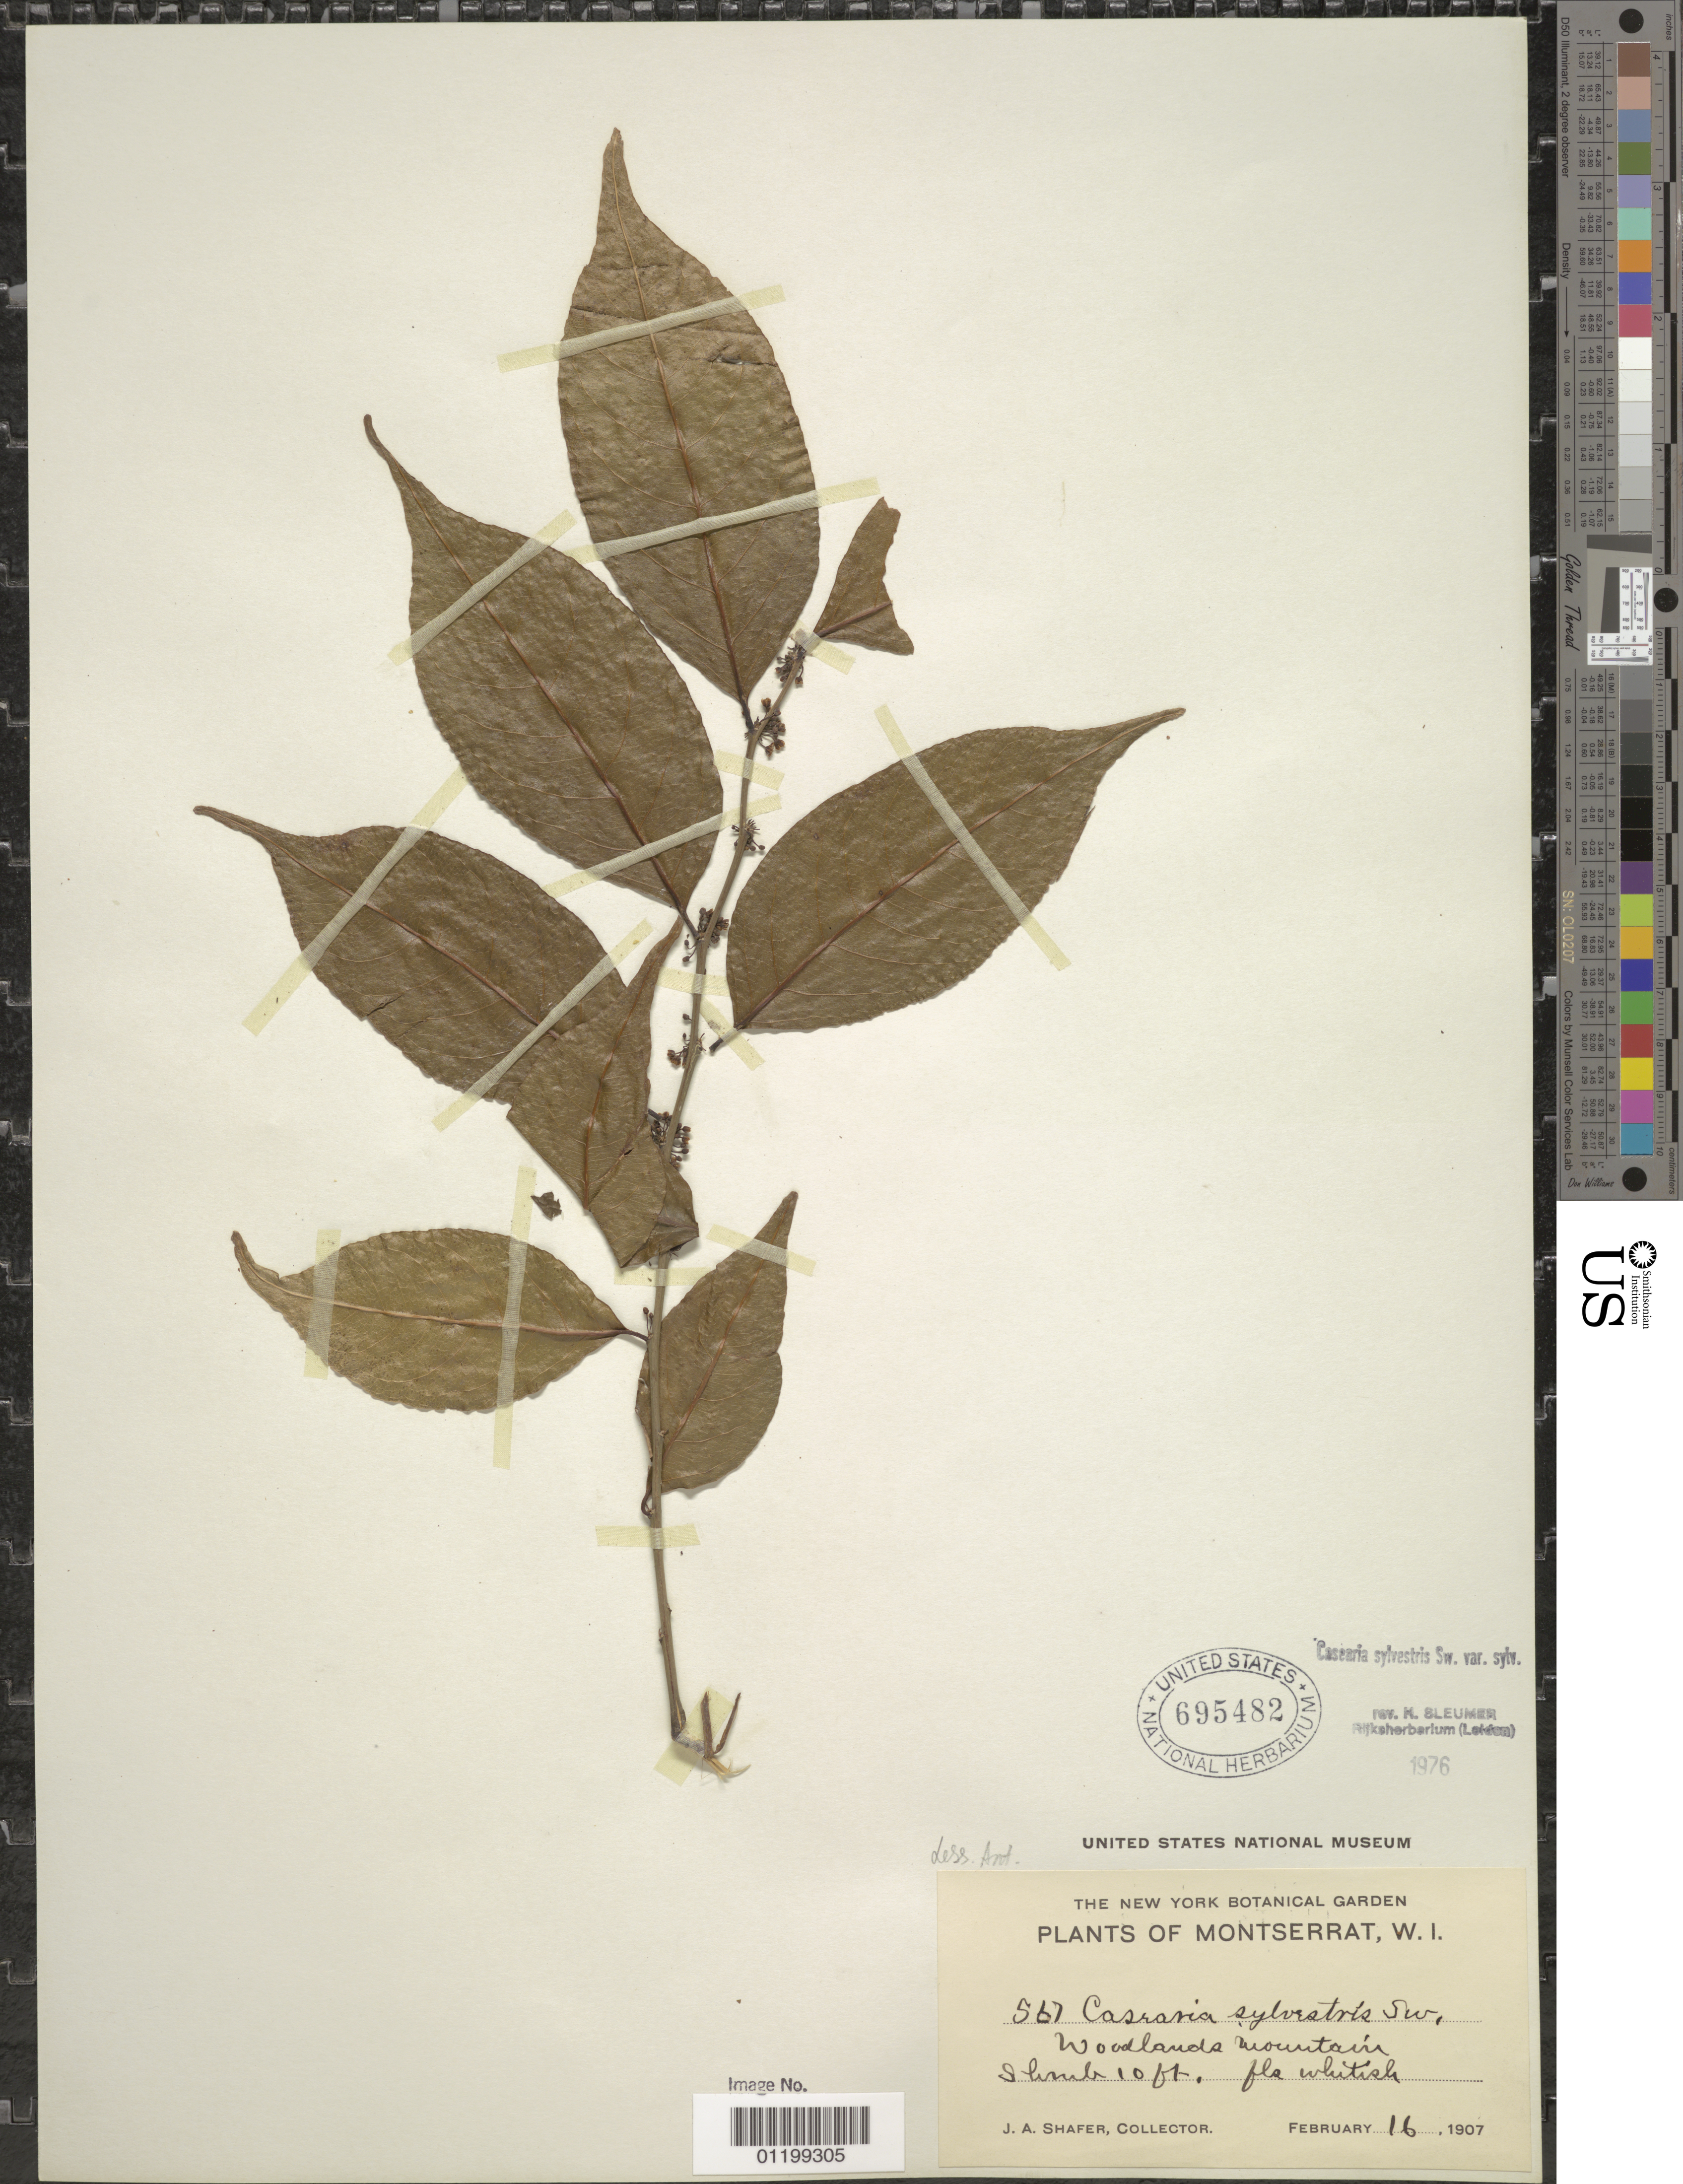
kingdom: Plantae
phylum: Tracheophyta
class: Magnoliopsida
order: Malpighiales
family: Salicaceae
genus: Casearia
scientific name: Casearia sylvestris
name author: Sw.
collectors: J. A. Shafer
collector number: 567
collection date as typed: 16 Feb 1907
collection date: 1907-02-16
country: Montserrat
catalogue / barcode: US 695482